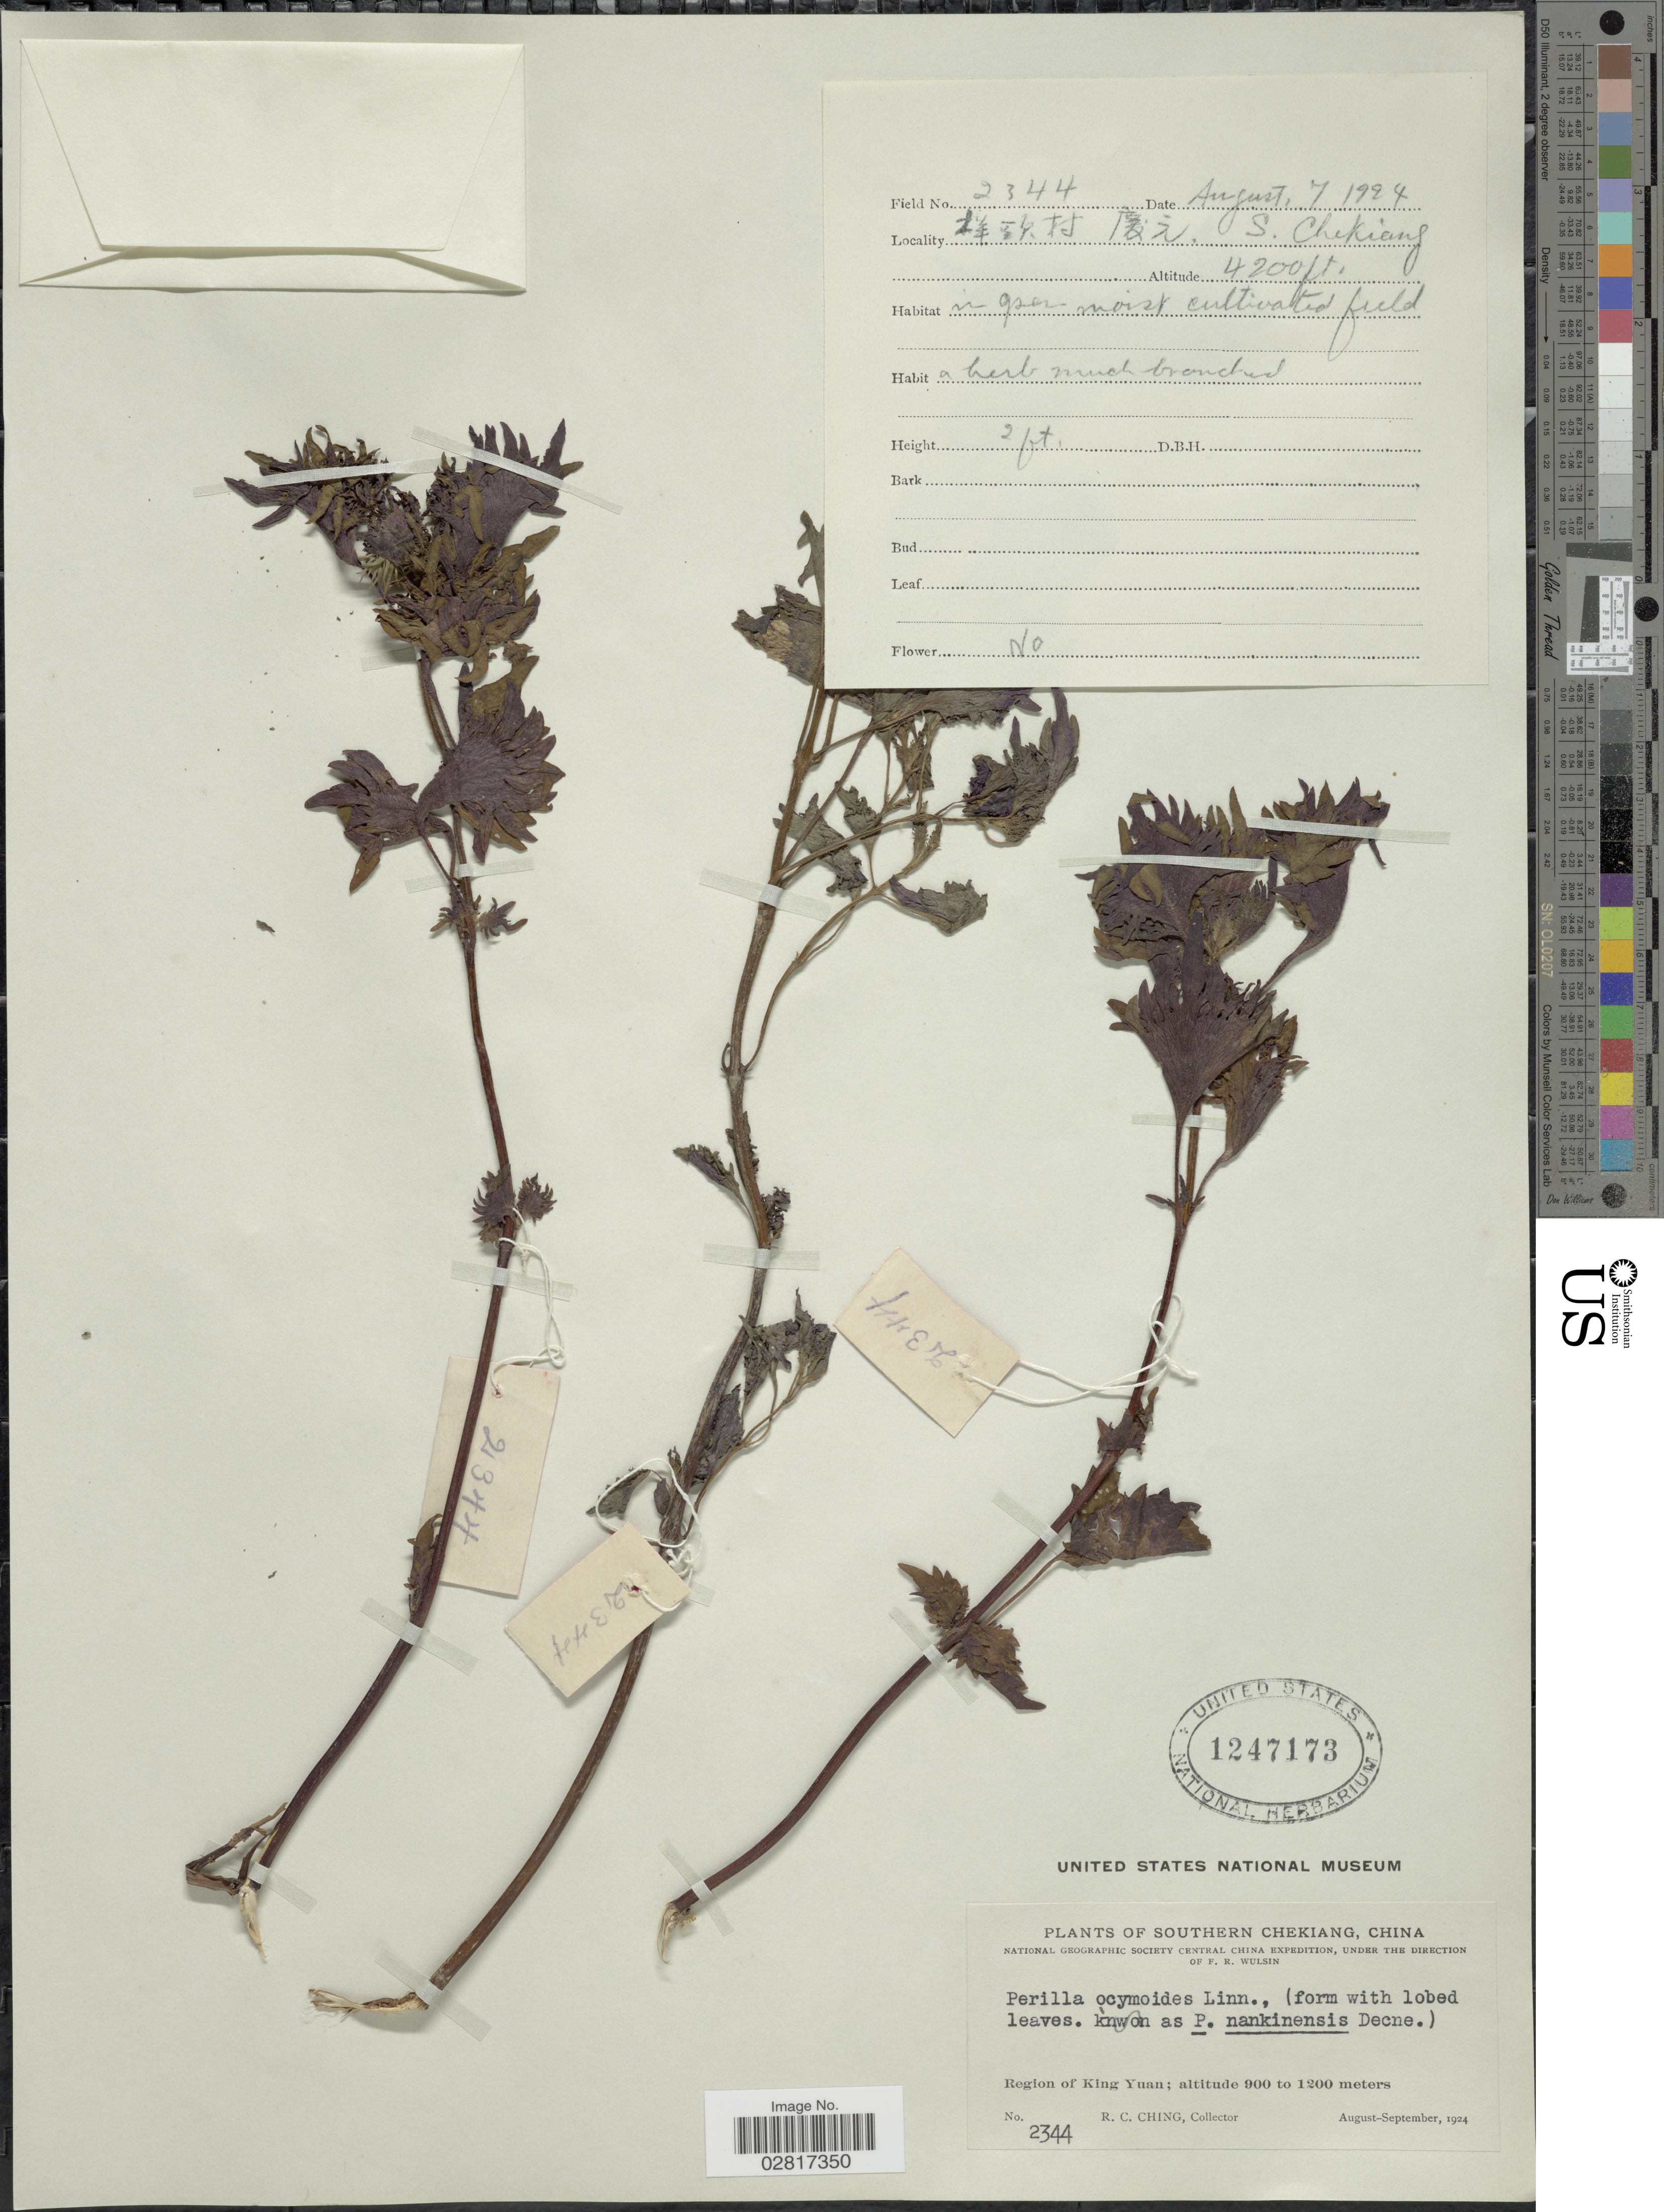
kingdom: Plantae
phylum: Tracheophyta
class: Magnoliopsida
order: Lamiales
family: Lamiaceae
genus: Perilla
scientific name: Perilla frutescens var. crispa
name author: (Thunb.) H. Deane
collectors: R. C. Ching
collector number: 2344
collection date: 1924-08-07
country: China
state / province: Zhejiang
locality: Southern Chekiang. Region of King Yuan.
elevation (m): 1280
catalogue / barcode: US 1247173